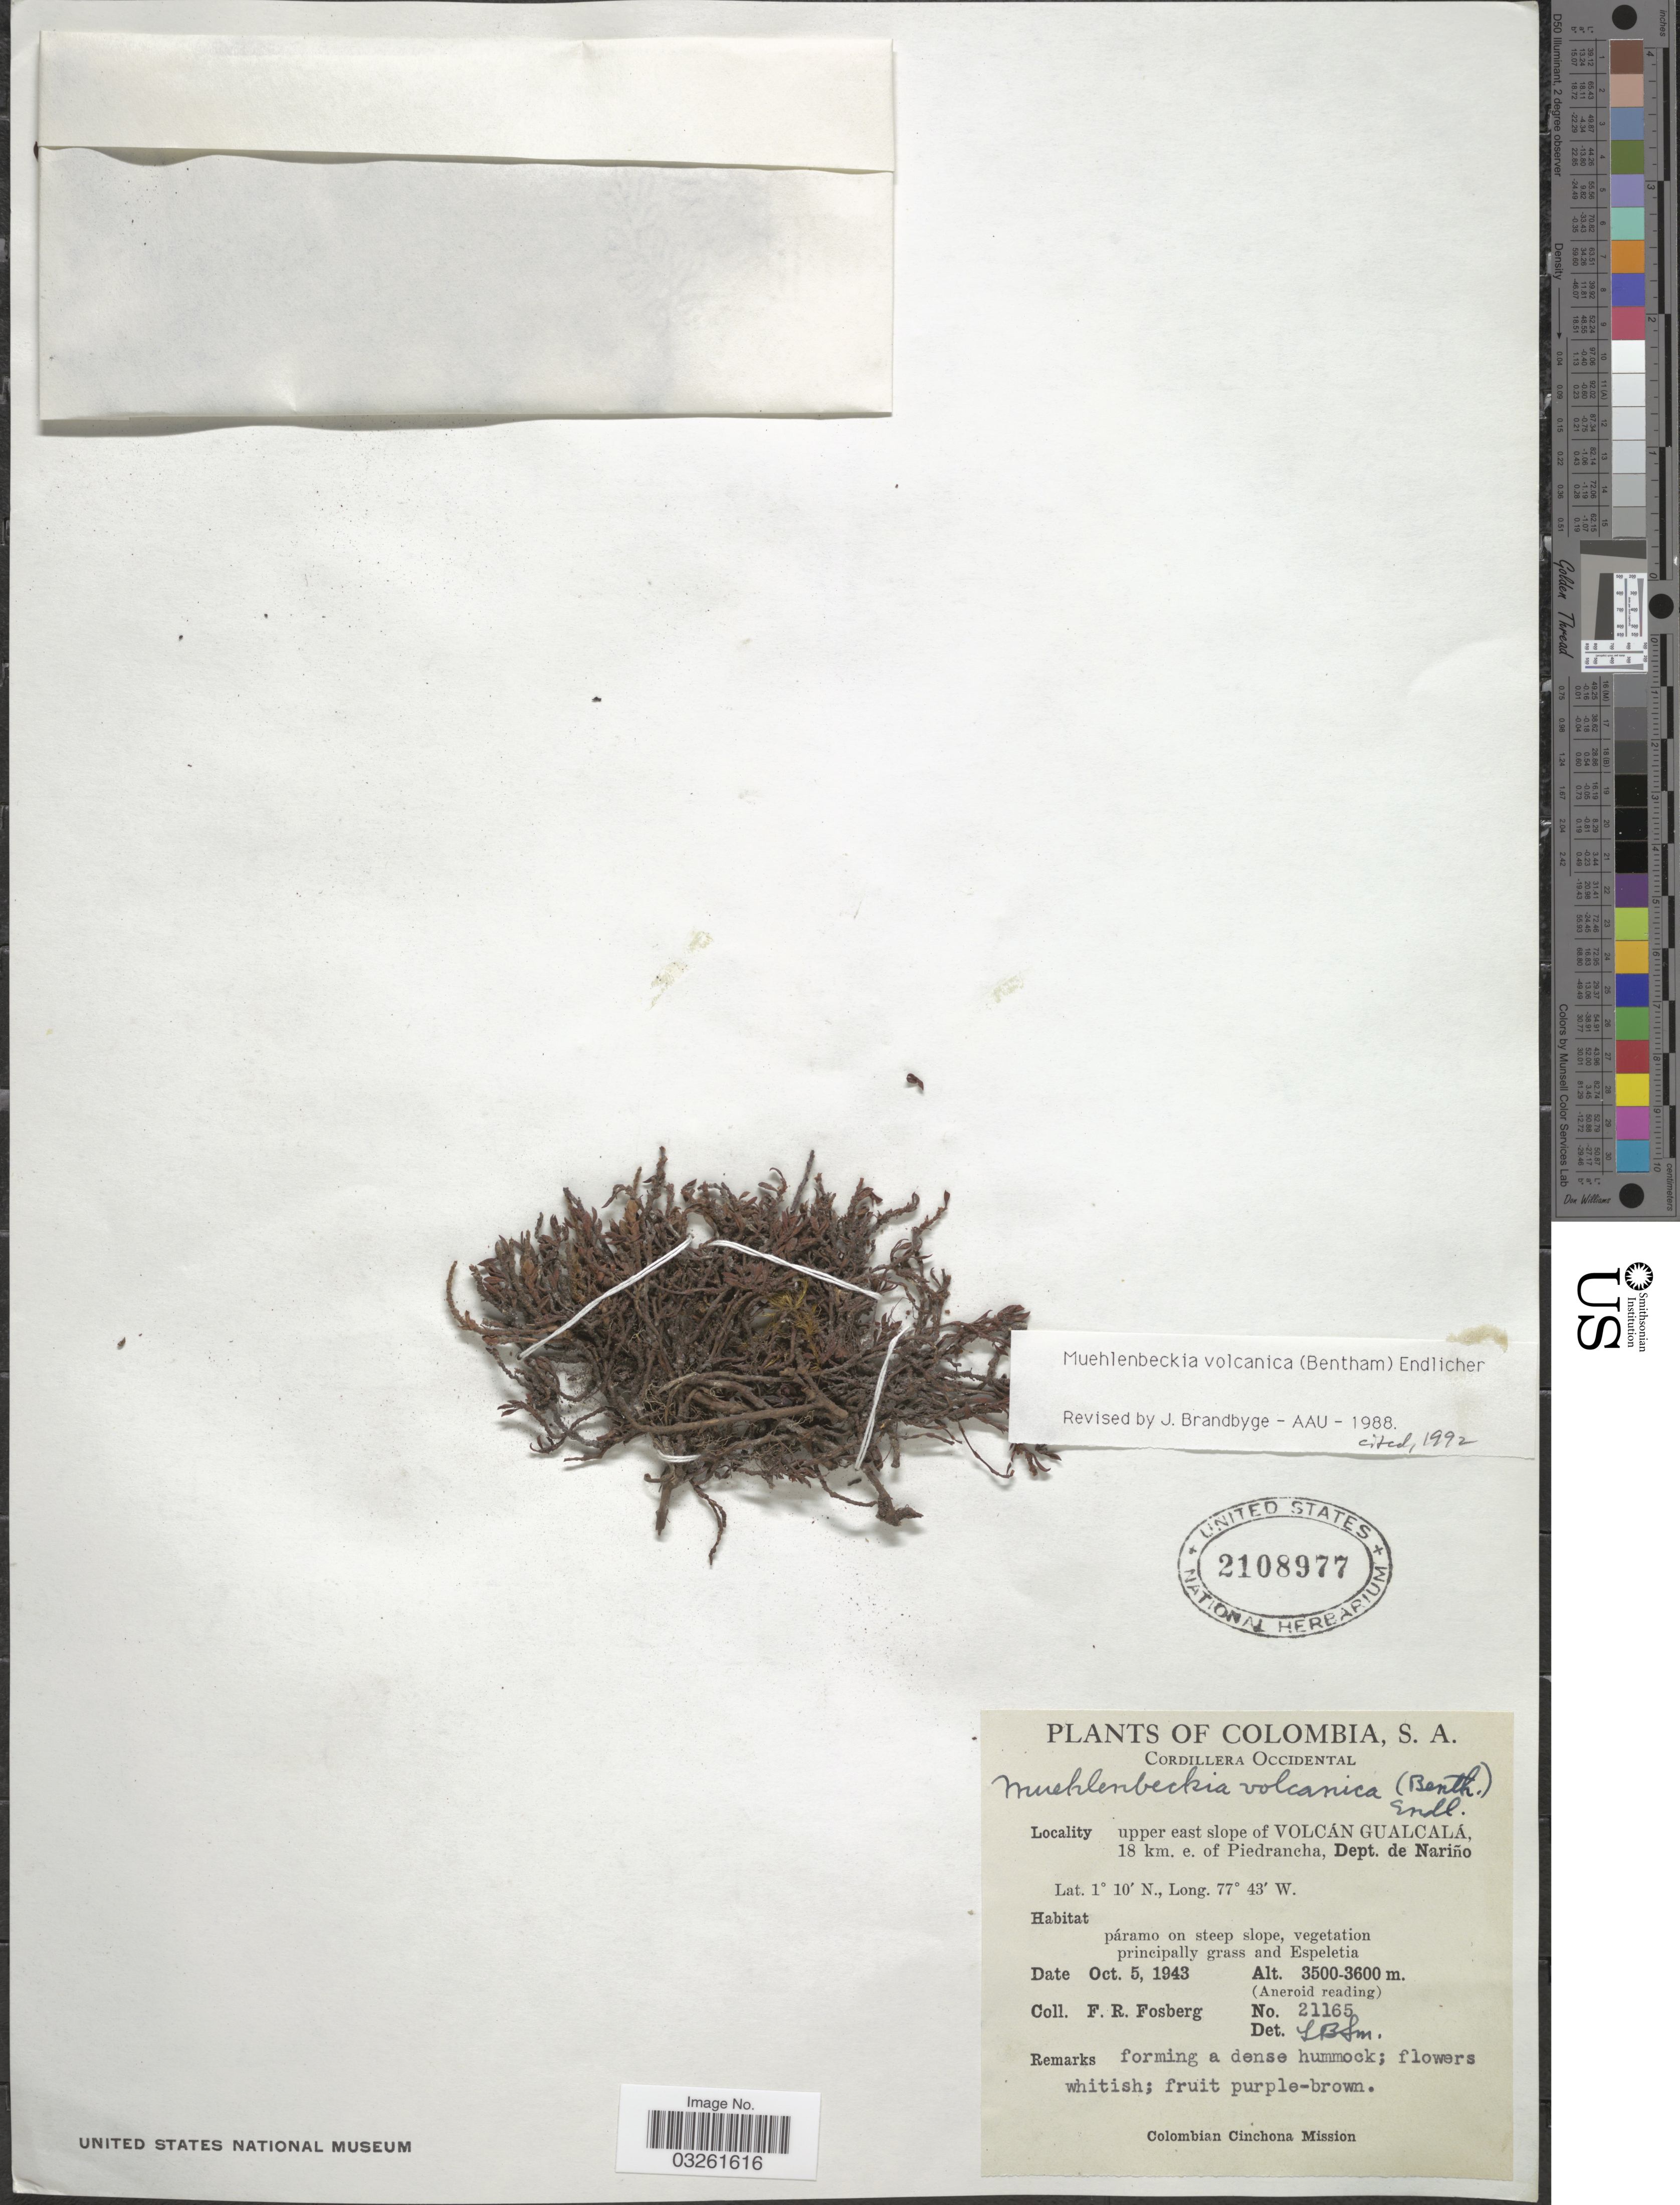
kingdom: Plantae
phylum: Tracheophyta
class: Magnoliopsida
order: Caryophyllales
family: Polygonaceae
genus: Muehlenbeckia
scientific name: Muehlenbeckia volcanica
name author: (Benth.) Endl.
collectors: F. R. Fosberg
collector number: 21165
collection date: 1943-10-05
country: Colombia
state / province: Nariño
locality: Cordillera Occidental. Upper east slope of Volcán Gualcalá, 18 km. e. of Piedrancha, Dept. de Nariño.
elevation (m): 3500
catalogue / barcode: US 2108977